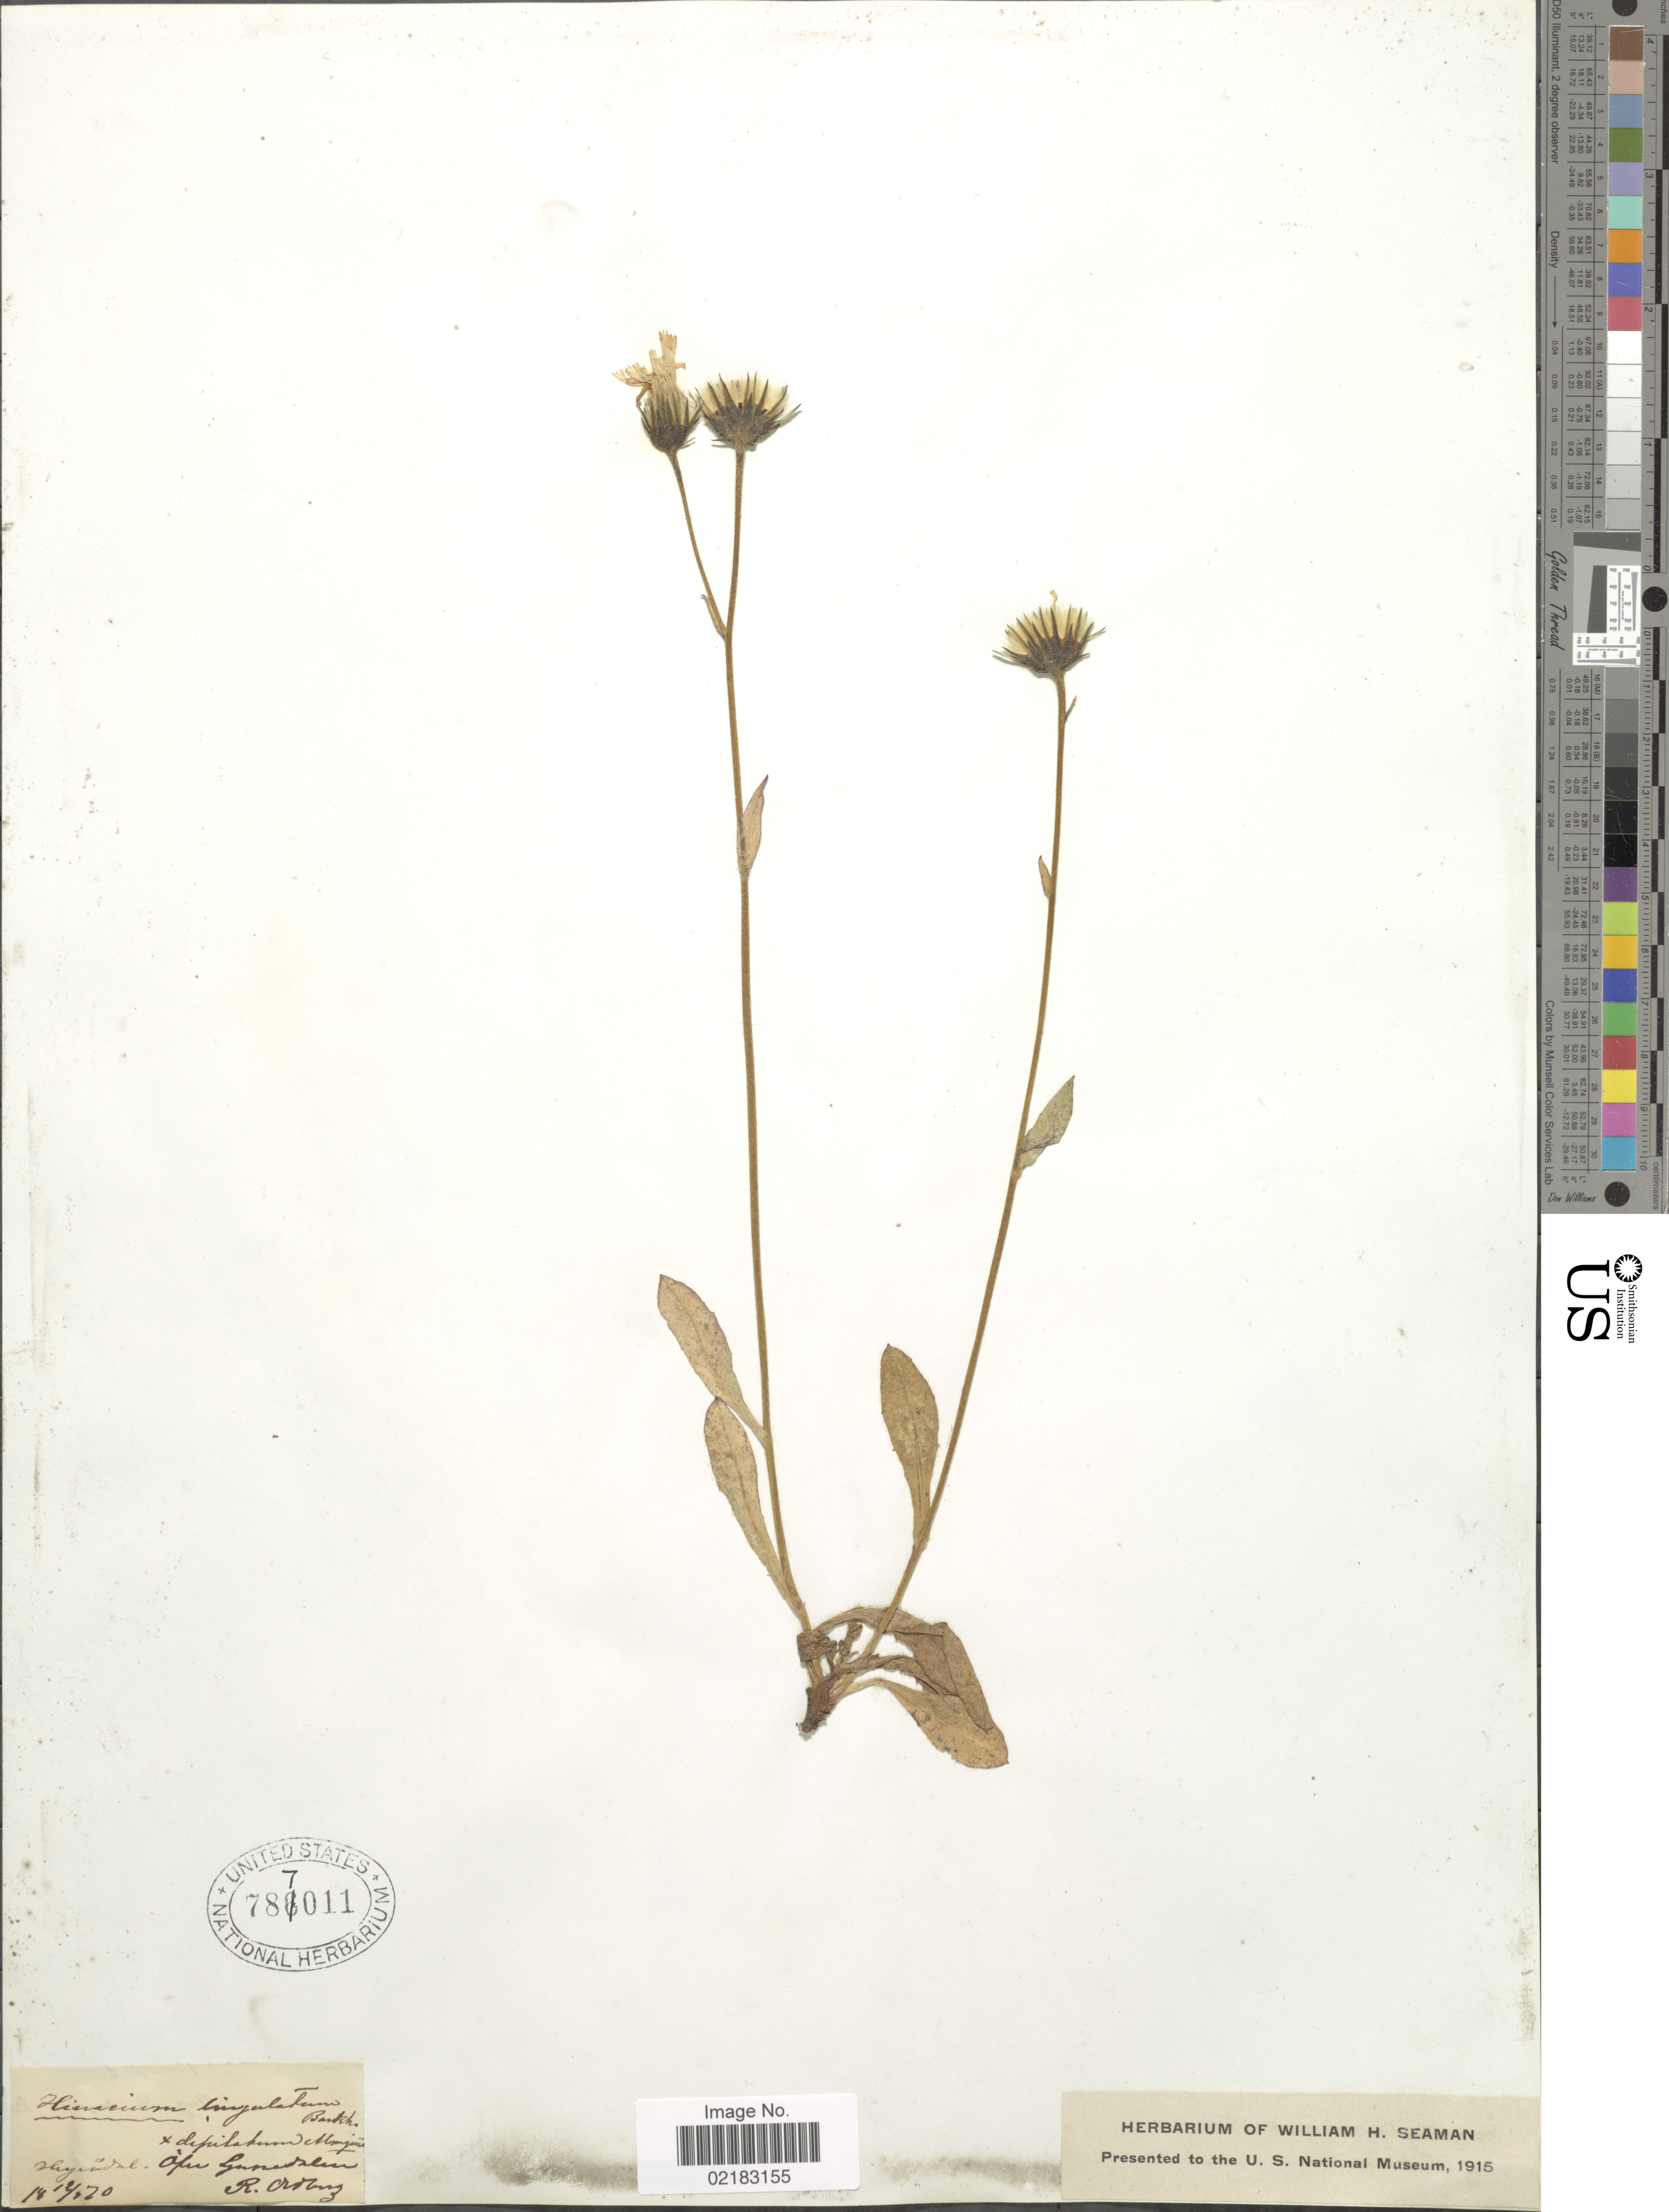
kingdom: Plantae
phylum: Tracheophyta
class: Magnoliopsida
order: Asterales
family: Asteraceae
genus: Hieracium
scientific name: Hieracium lingulatum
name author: Hook. & Arn.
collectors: R. Croling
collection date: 1820-04-12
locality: Afir Gummerzlusr [interpreted]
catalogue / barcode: US 787011